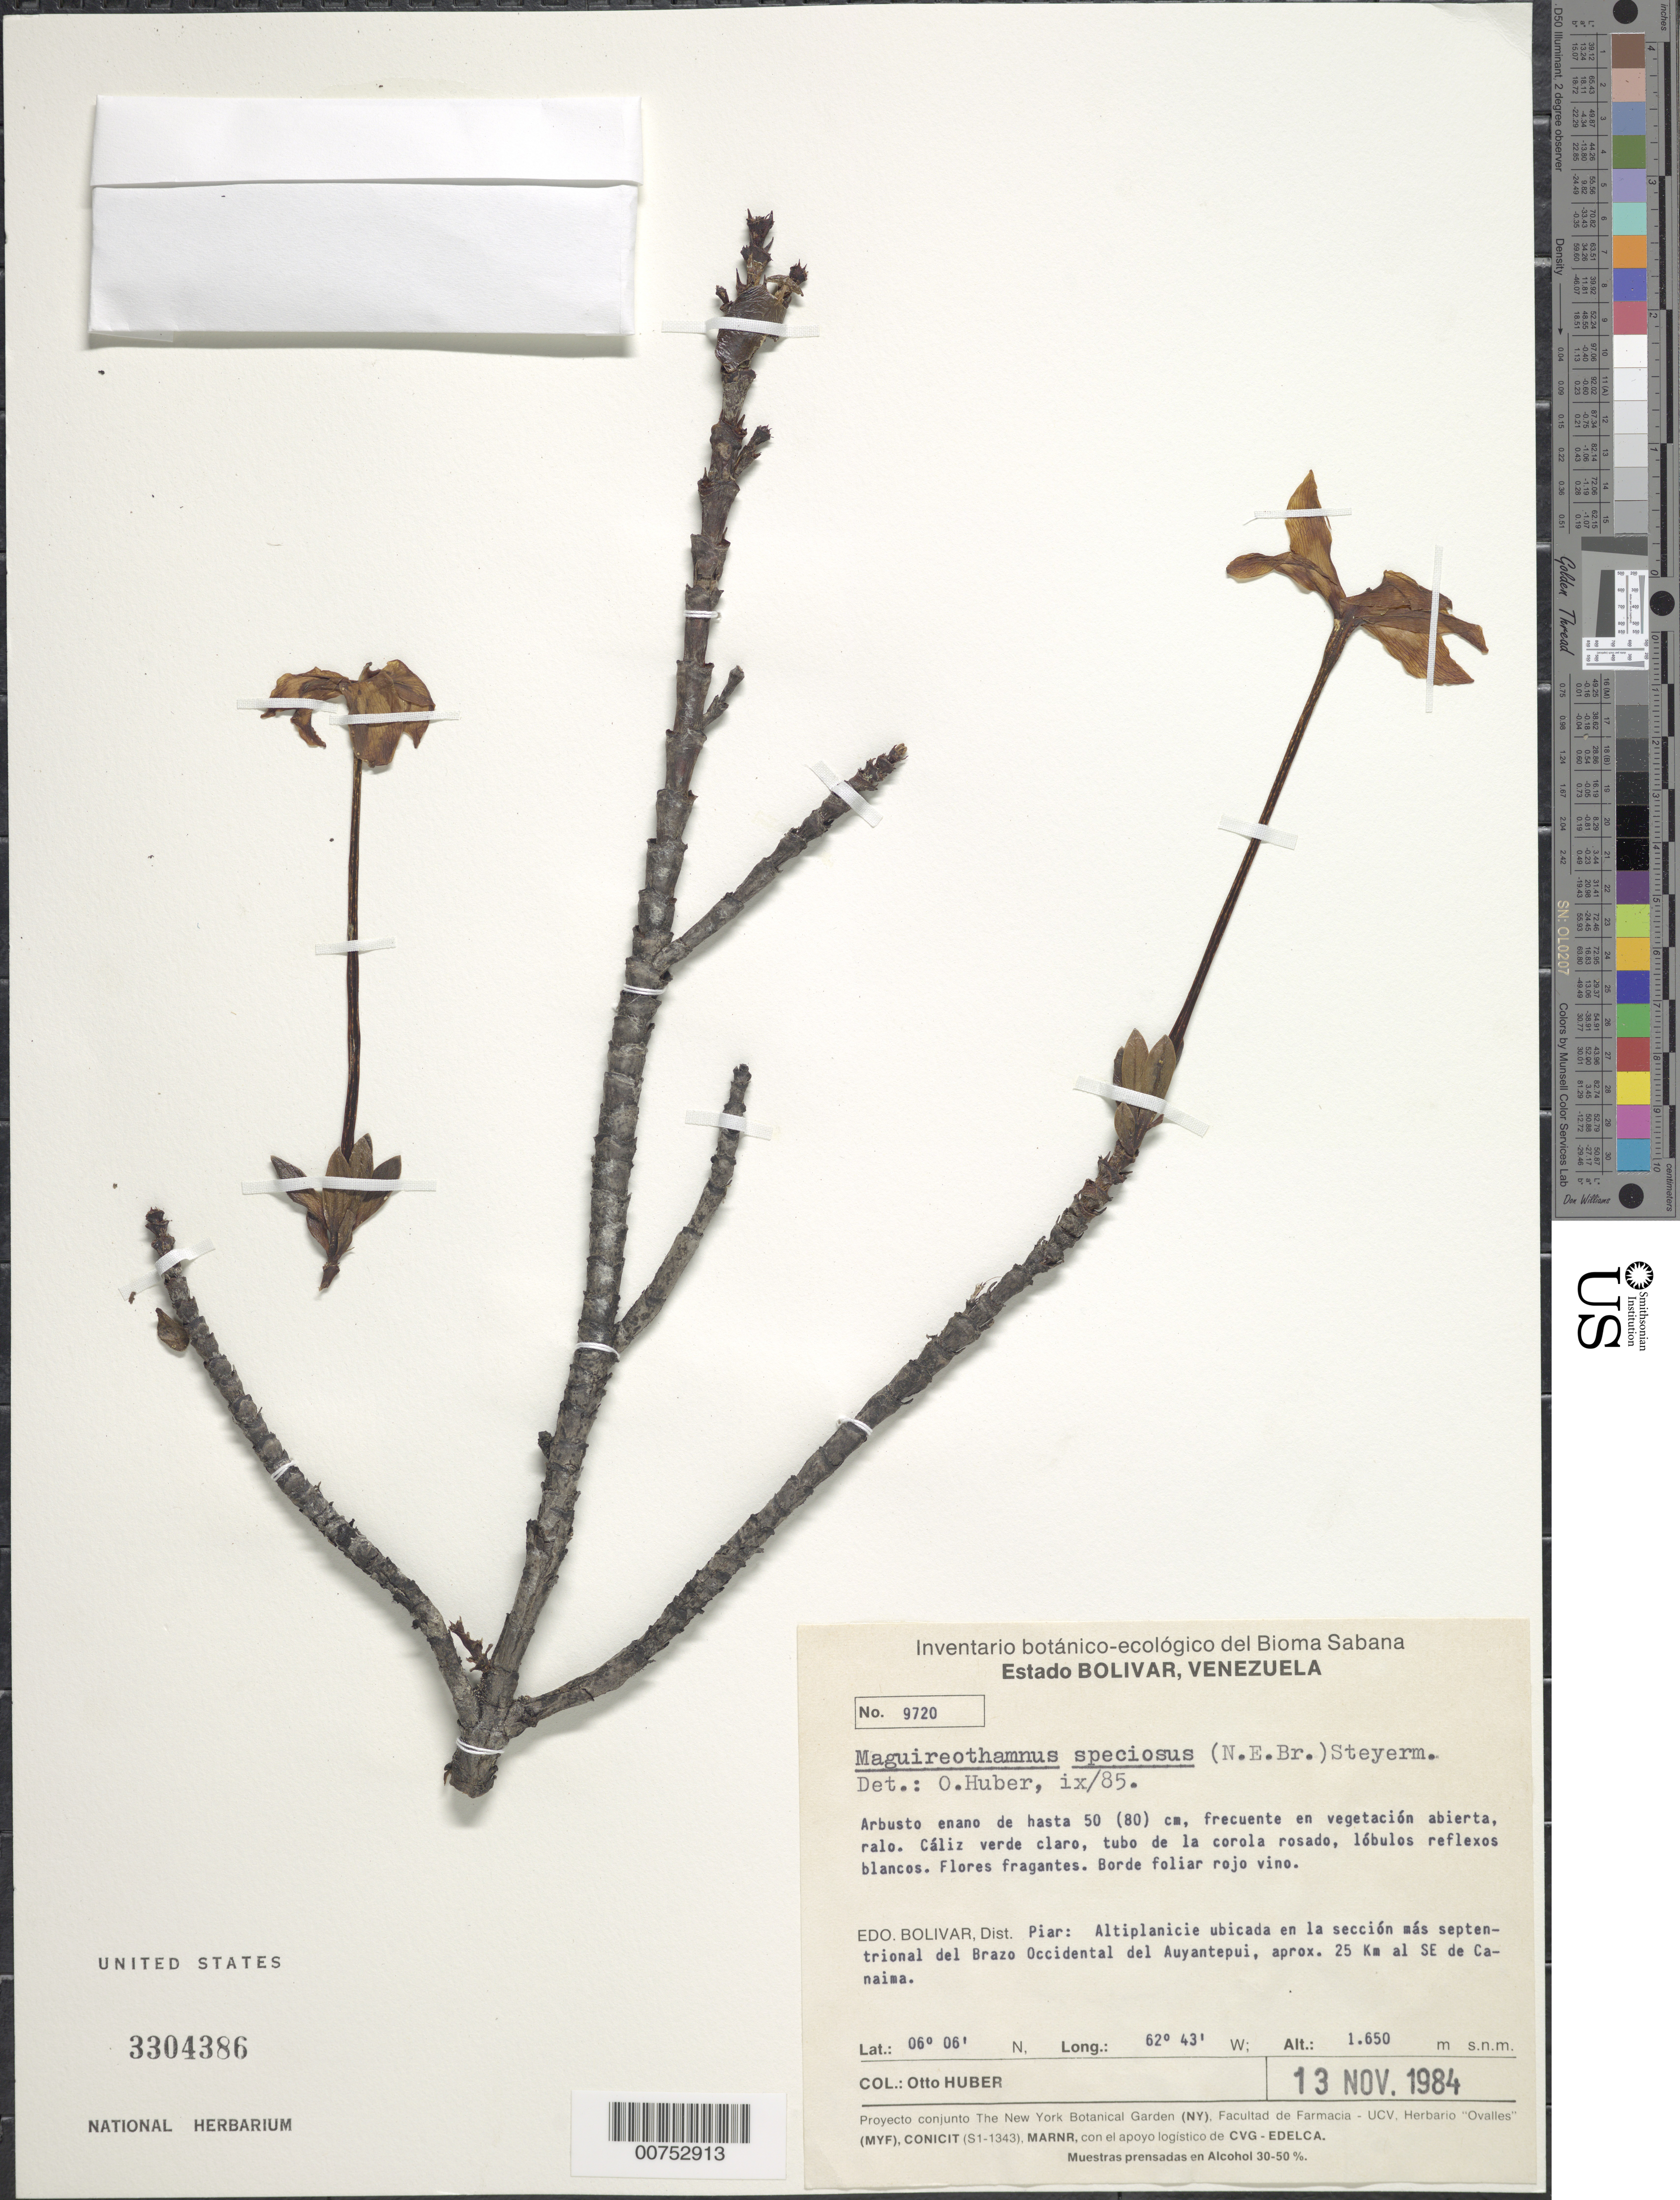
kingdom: Plantae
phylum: Tracheophyta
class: Magnoliopsida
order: Gentianales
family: Rubiaceae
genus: Maguireothamnus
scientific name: Maguireothamnus speciosus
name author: (N.E. Br.) Steyerm.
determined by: Huber, Otto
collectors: O. Huber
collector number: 9720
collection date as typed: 13-Nov-84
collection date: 1984-11-13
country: Venezuela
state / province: Bolívar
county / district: Piar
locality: Auyan-tepuí, Brazo Occidental, altiplanicie ubicada en la seccion mas septentríonal, aprox 25km al SE de Canaima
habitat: Vegetación abierta, ralo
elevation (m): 1650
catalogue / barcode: US 3304386